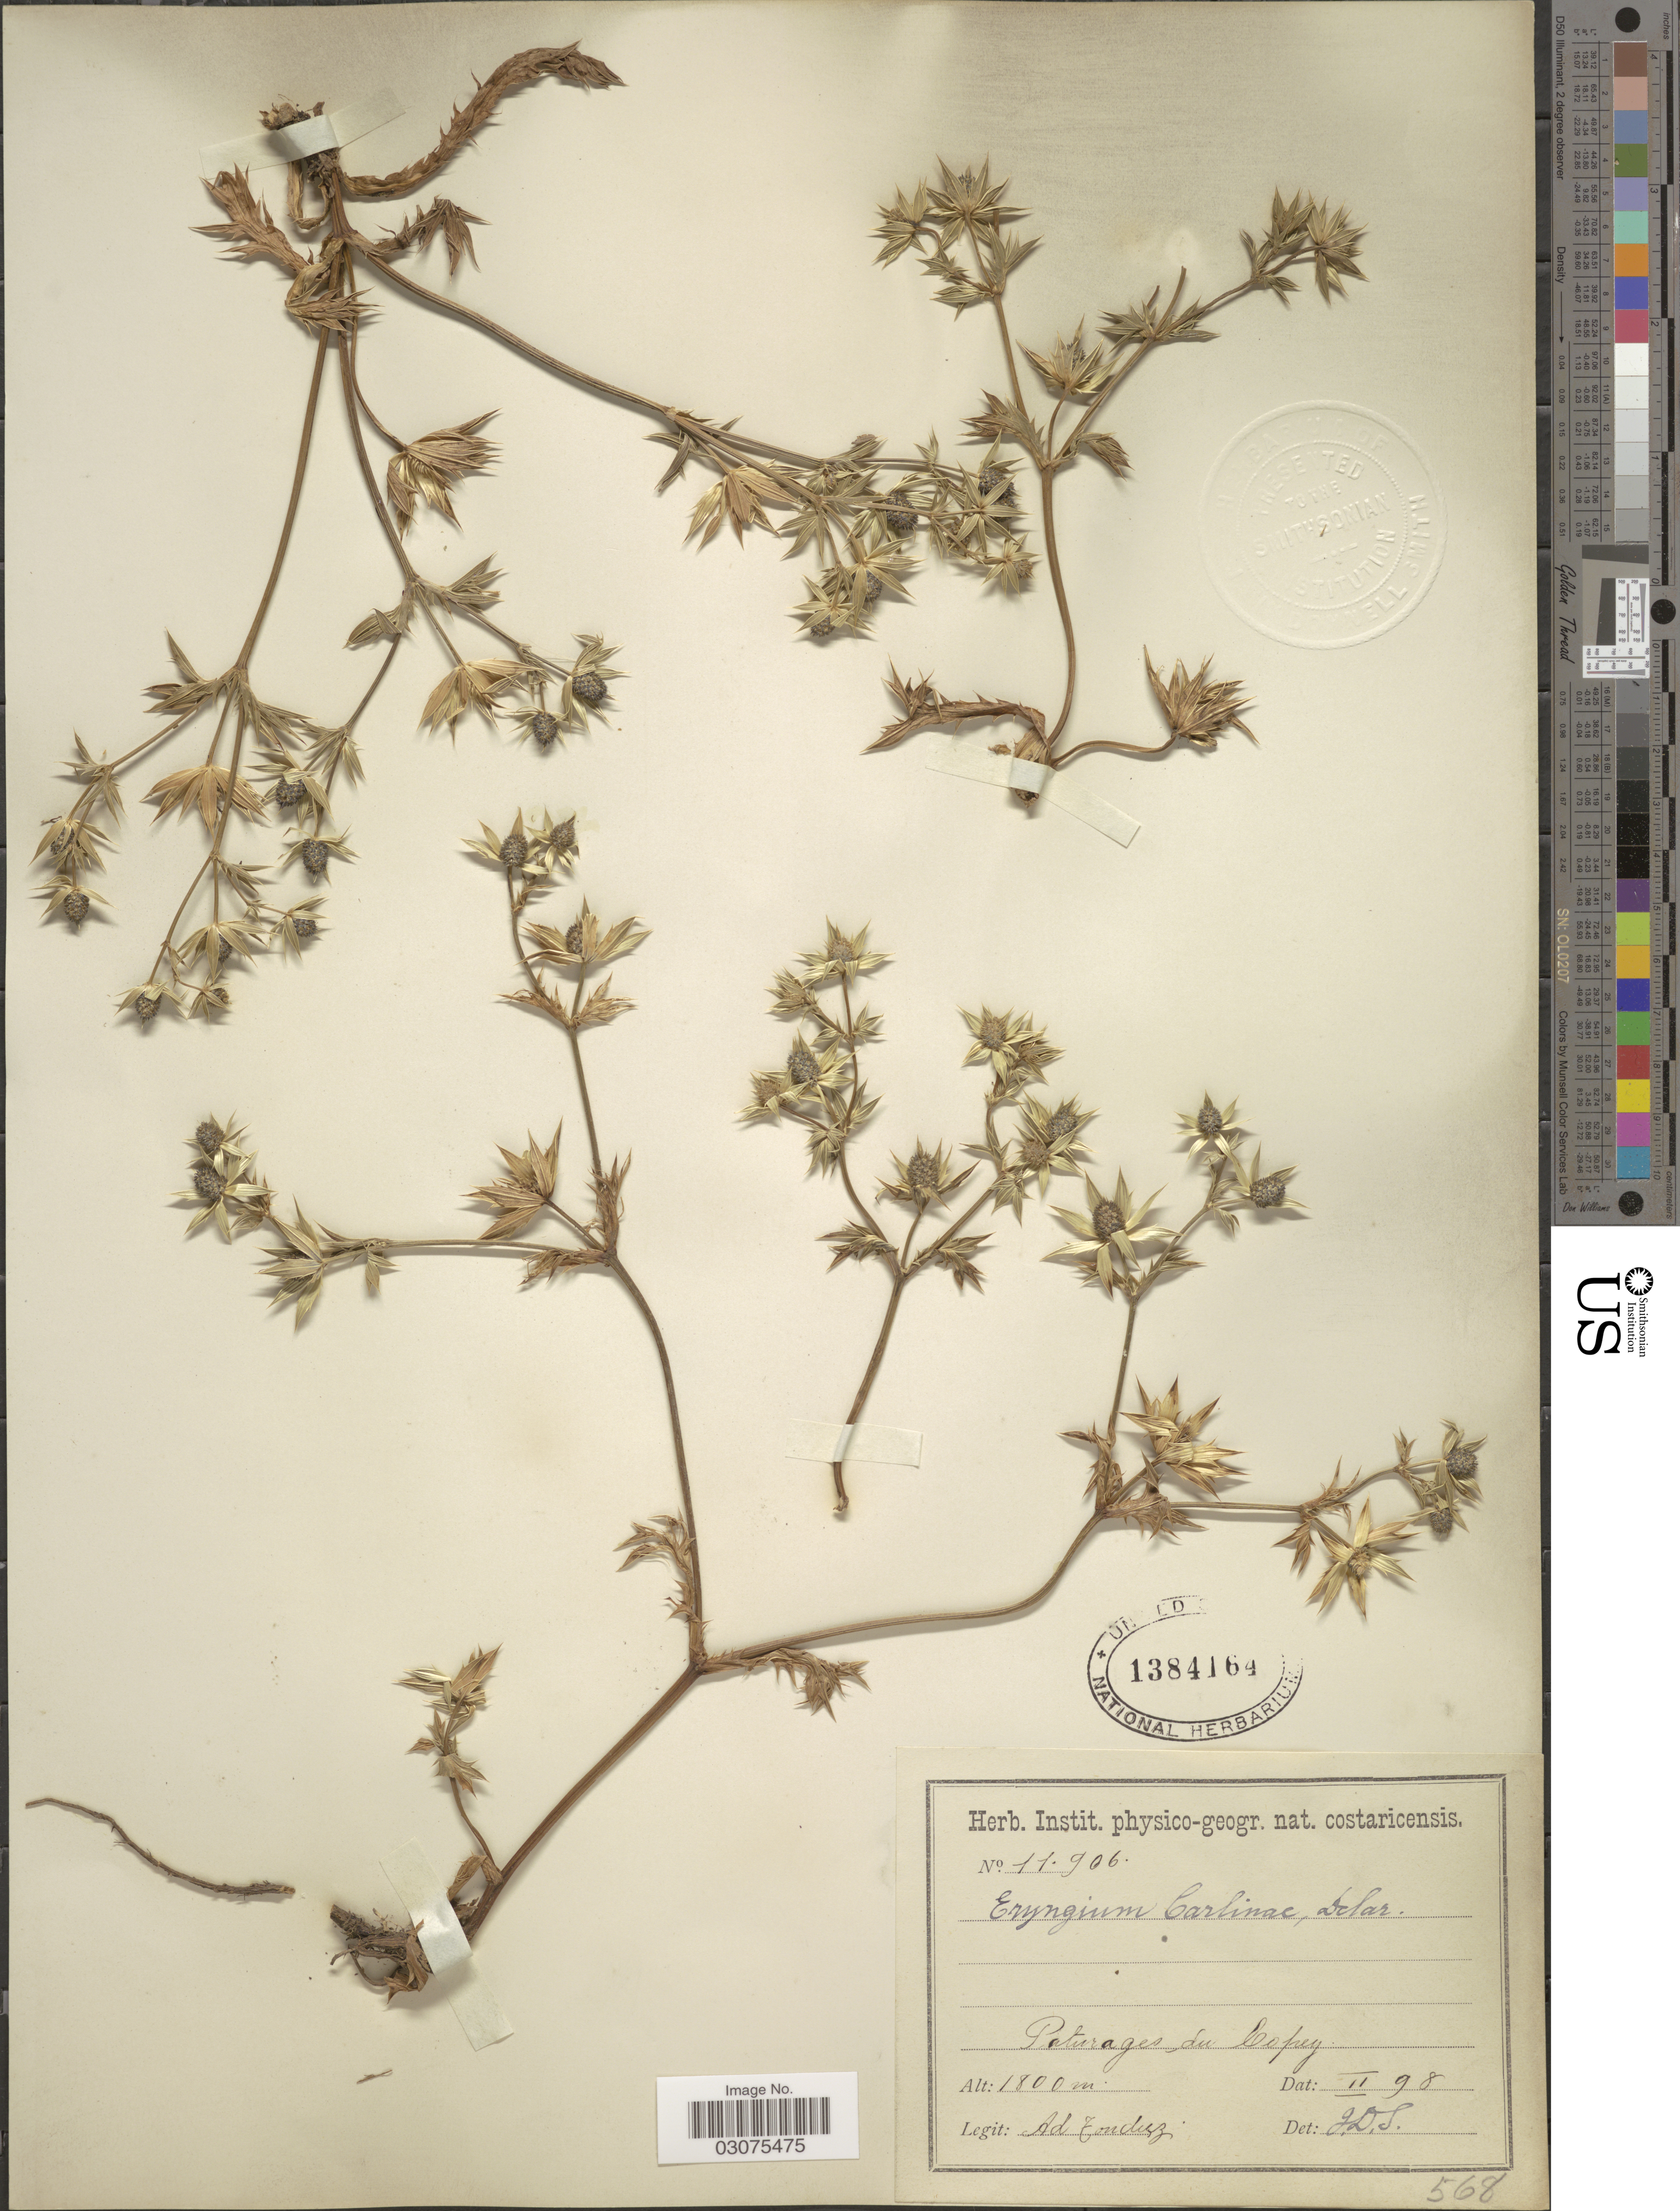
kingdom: Plantae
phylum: Tracheophyta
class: Magnoliopsida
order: Apiales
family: Apiaceae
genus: Eryngium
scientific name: Eryngium carlinae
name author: F. Delaroche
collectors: A. Tonduz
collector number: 11906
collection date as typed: Transcribed d/m/y: /2/98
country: Costa Rica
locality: Pasturages du Copey.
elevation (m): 1800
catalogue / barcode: US 1384164